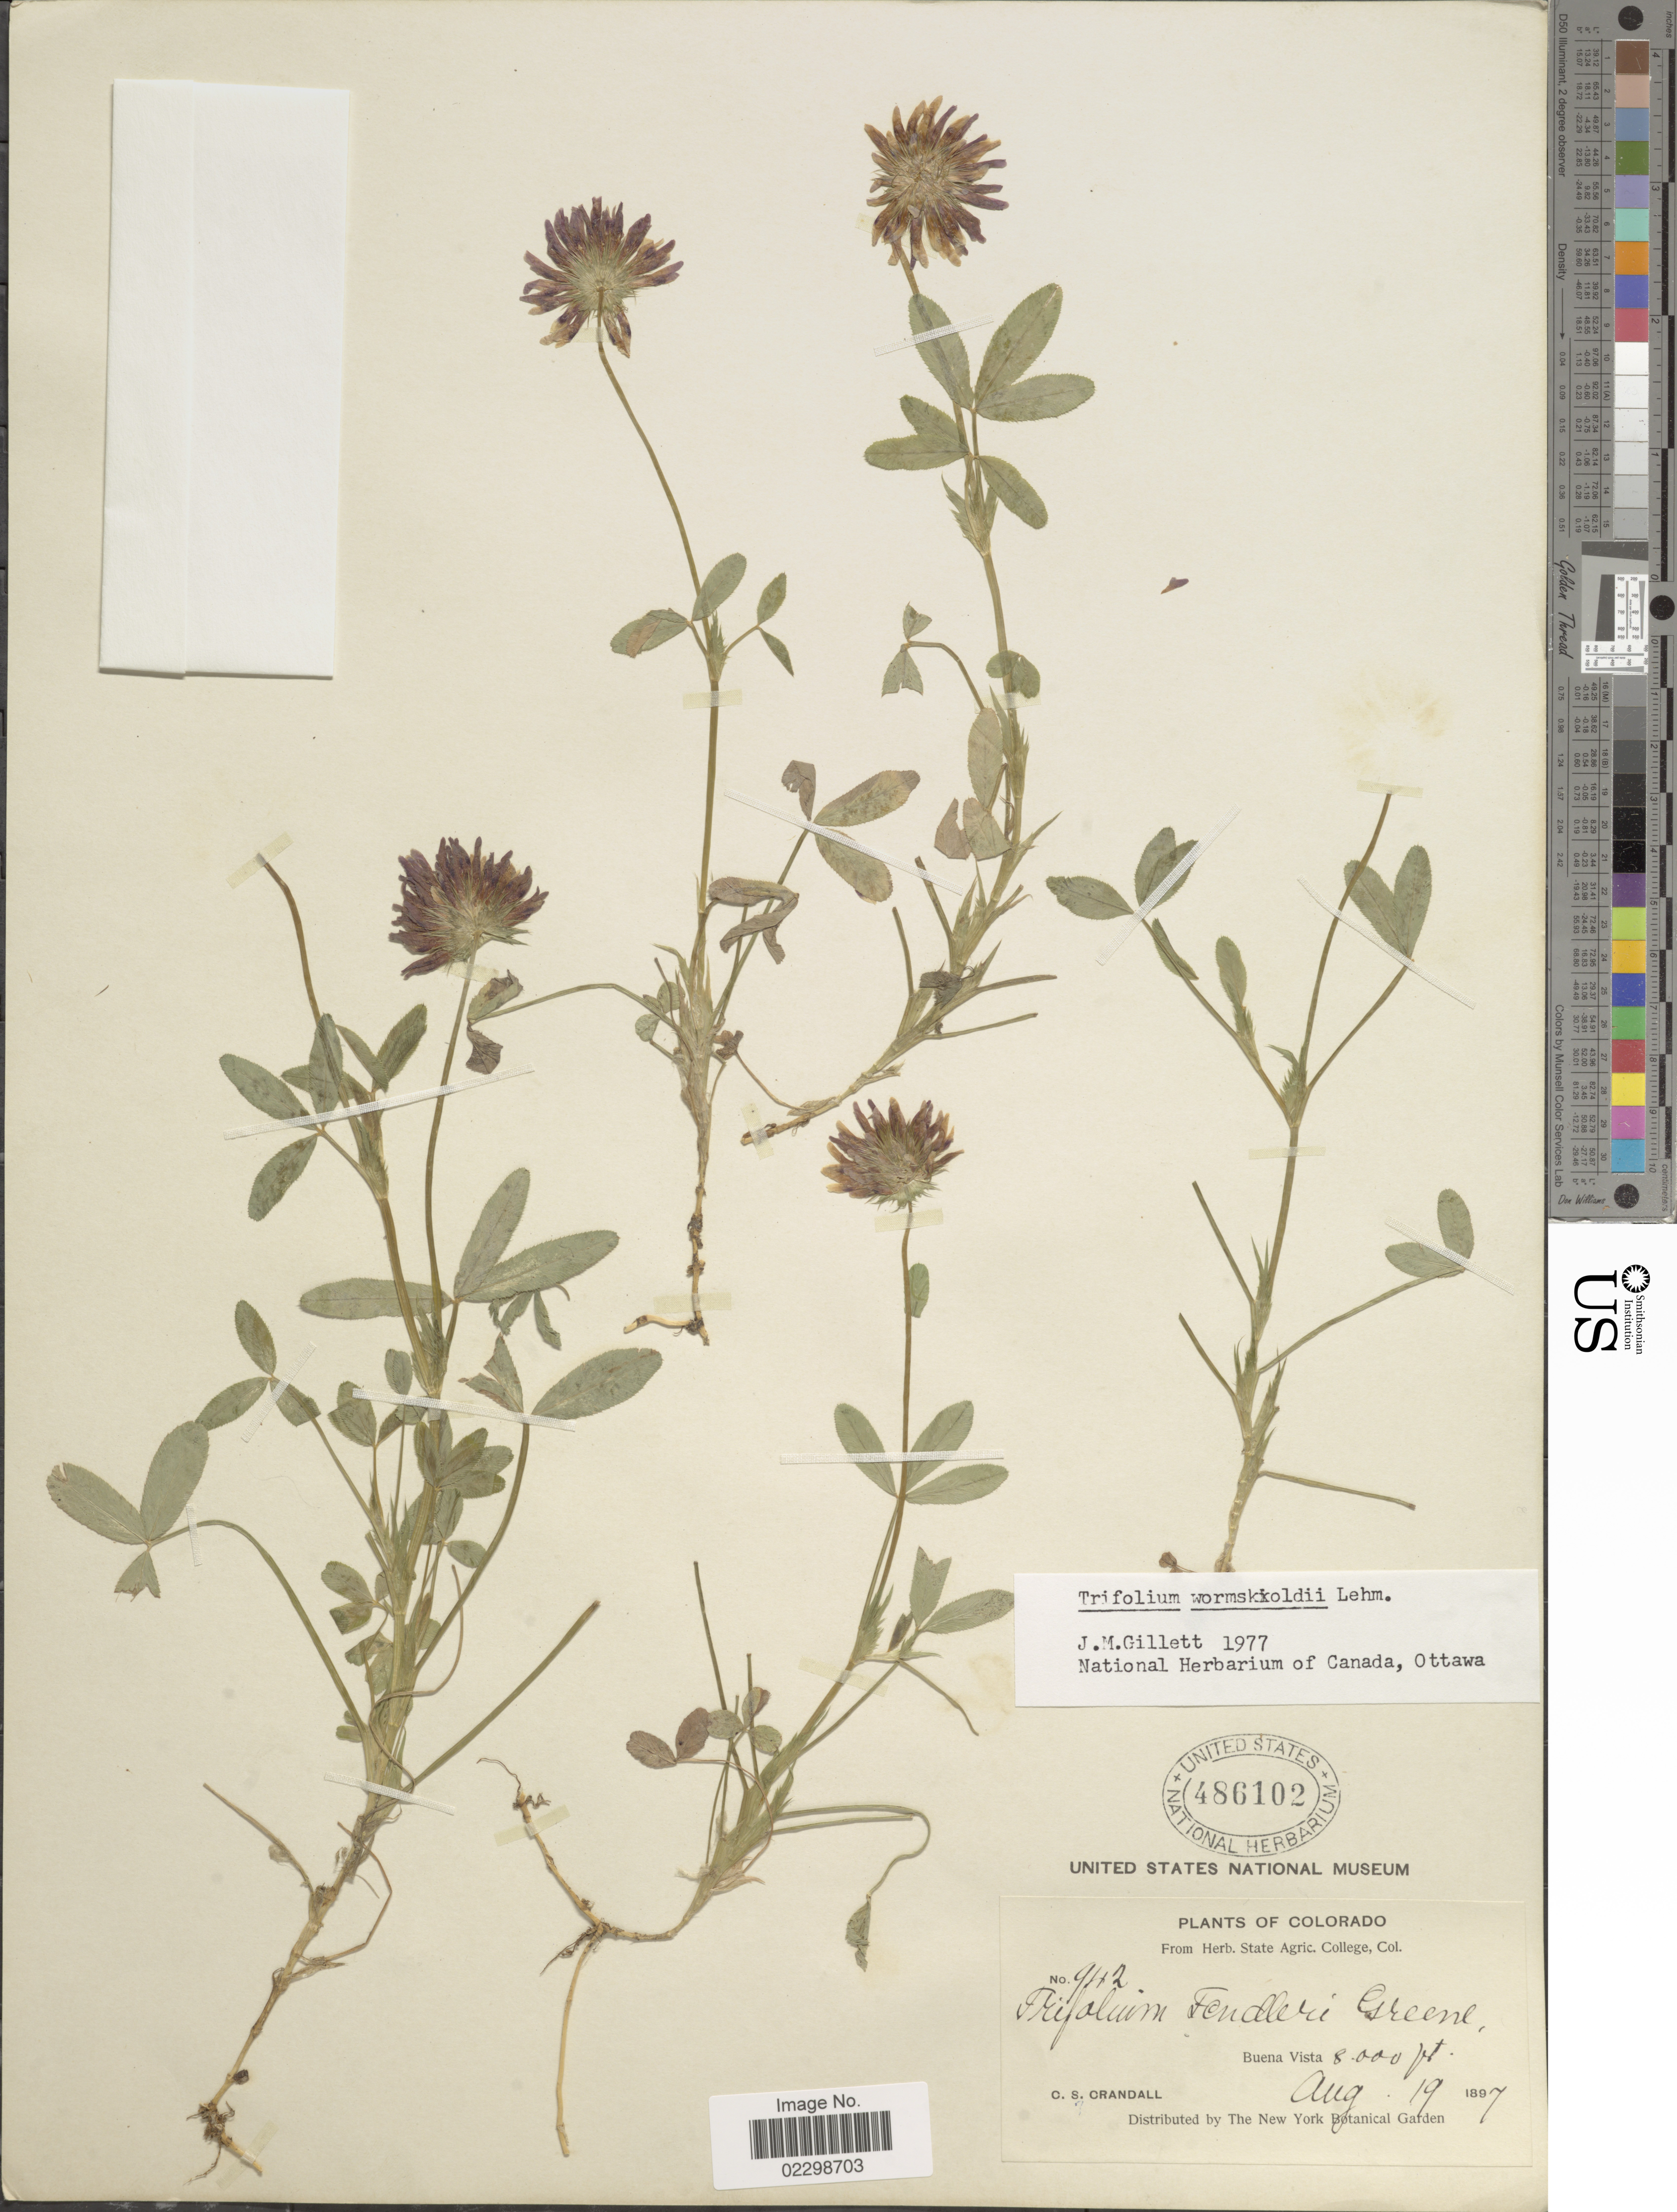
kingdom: Plantae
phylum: Tracheophyta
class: Magnoliopsida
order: Fabales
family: Fabaceae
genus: Trifolium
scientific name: Trifolium wormskioldii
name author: Lehm.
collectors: C. Crandall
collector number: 942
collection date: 1897-08-19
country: United States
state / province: Colorado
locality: Buena Vista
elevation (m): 2438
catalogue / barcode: US 486102